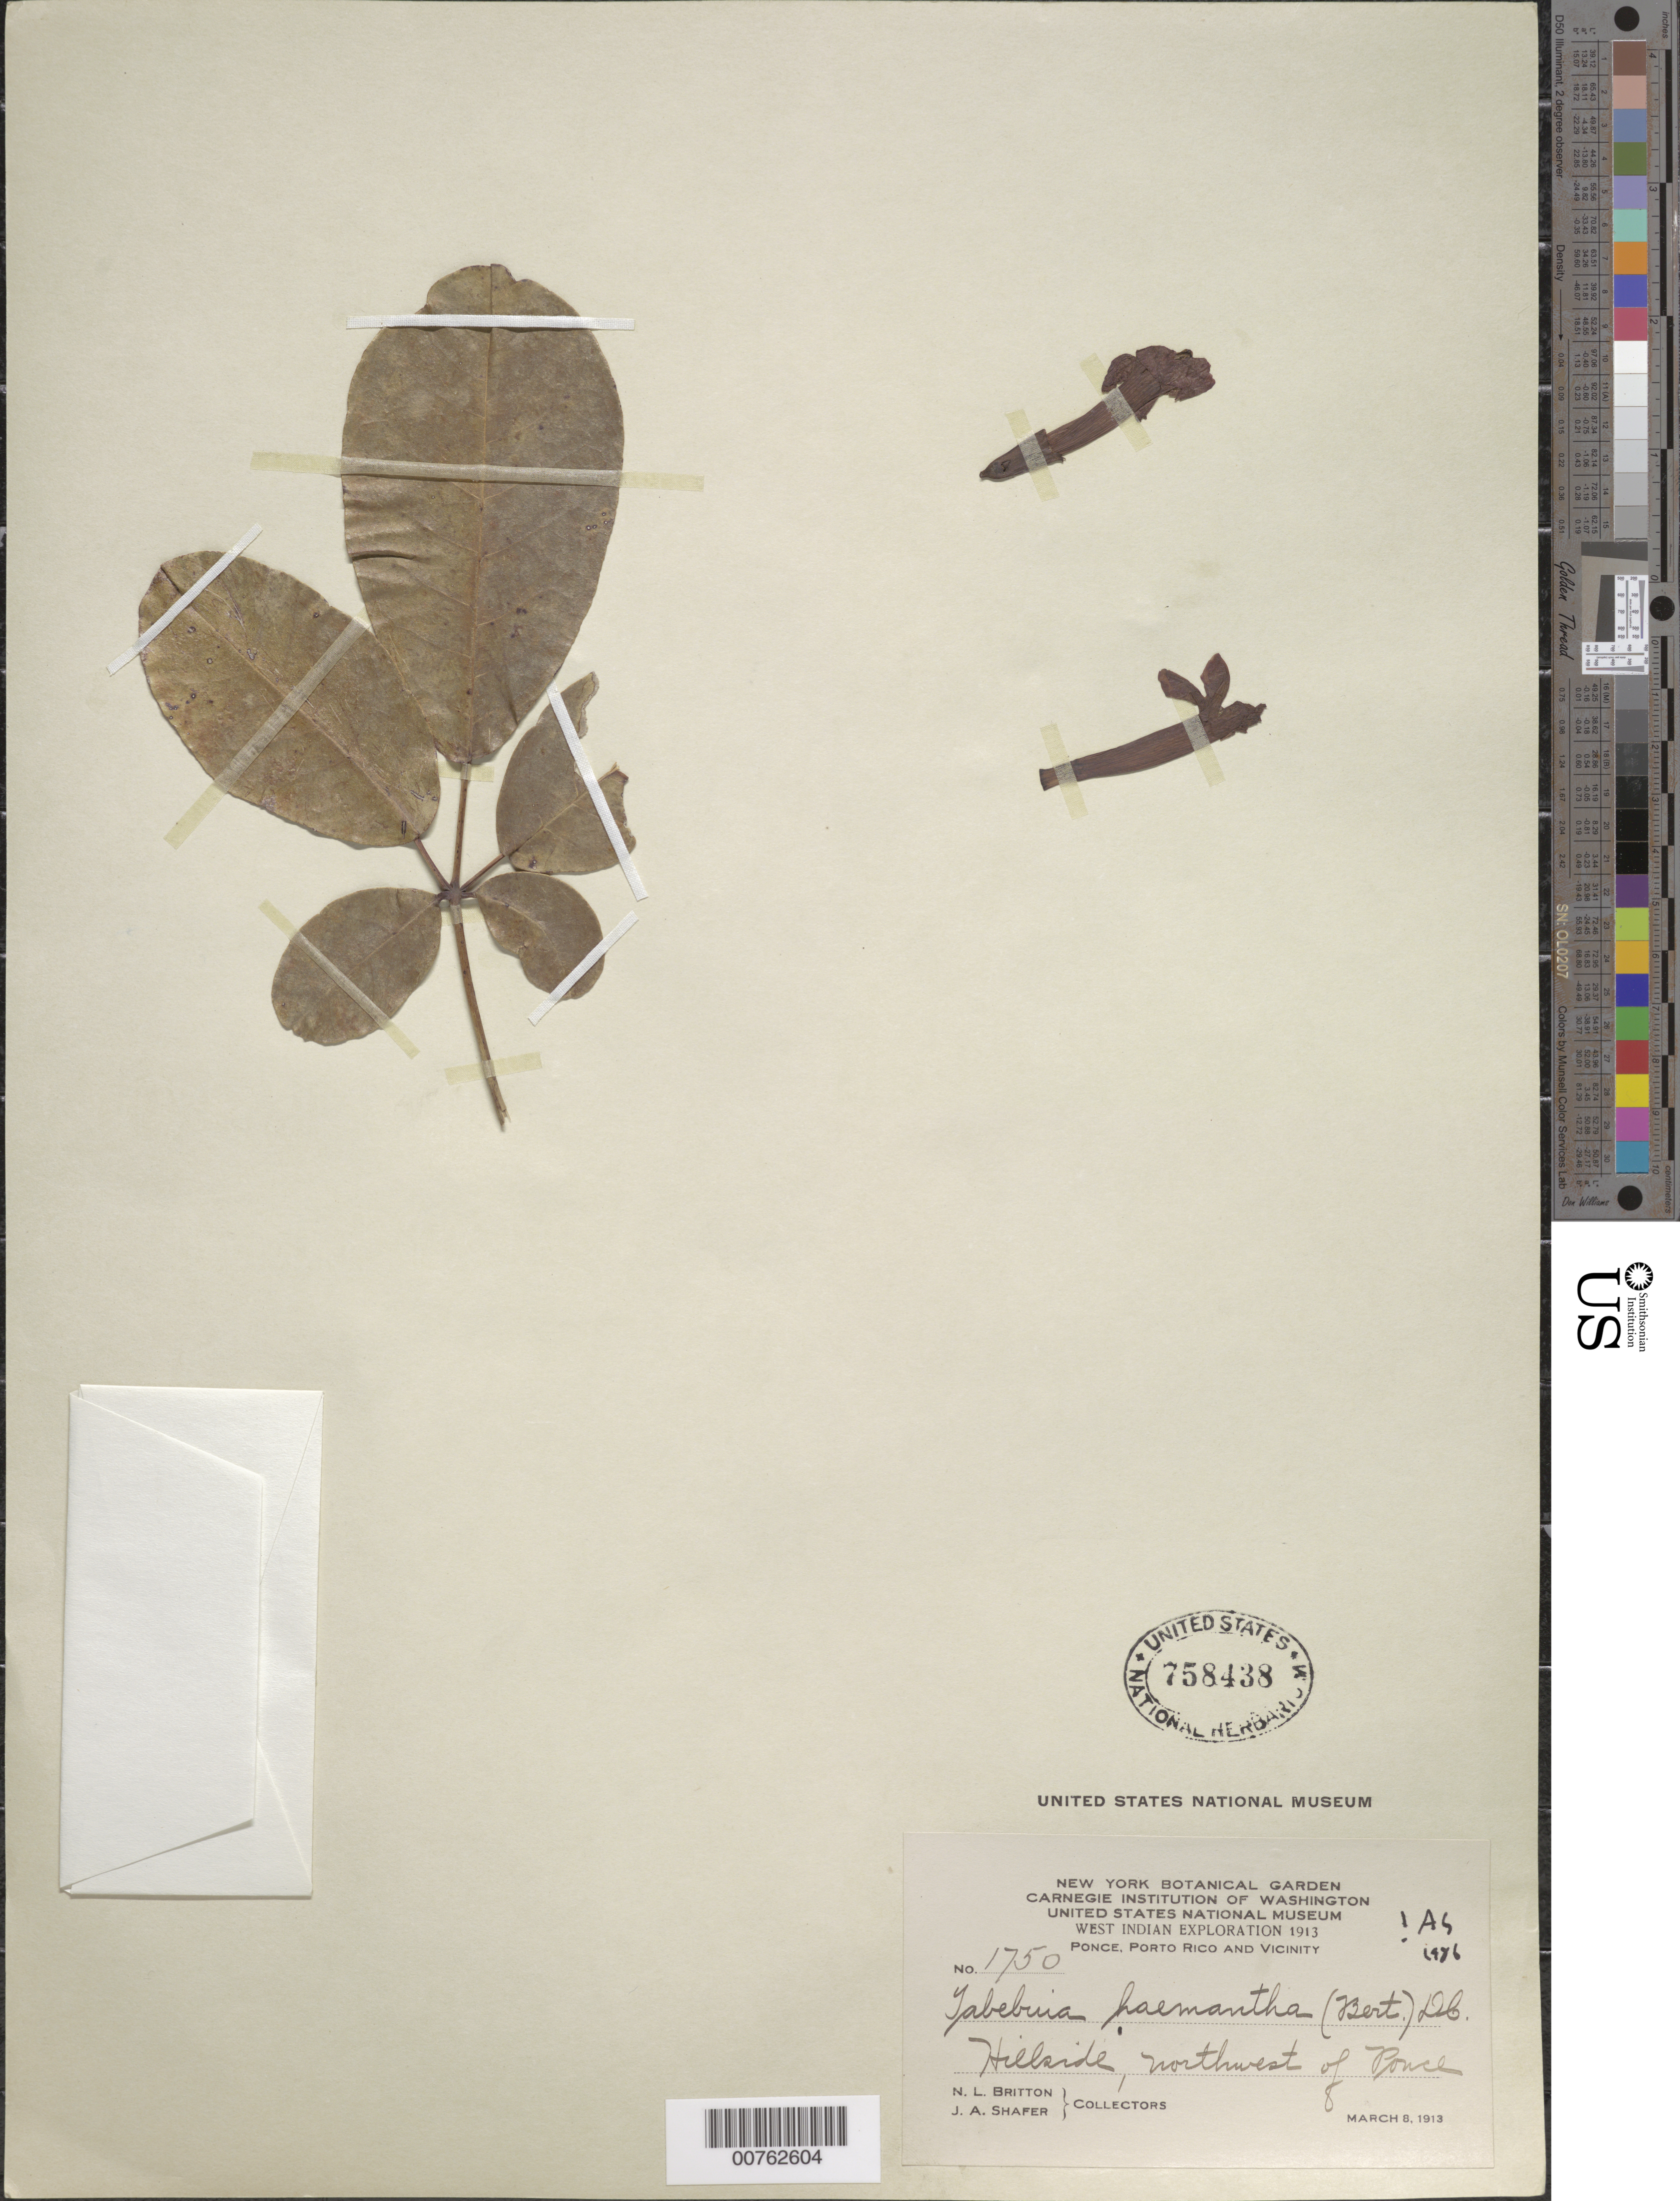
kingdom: Plantae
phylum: Tracheophyta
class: Magnoliopsida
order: Lamiales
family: Bignoniaceae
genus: Tabebuia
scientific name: Tabebuia haemantha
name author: (Bertero ex Spreng.) DC.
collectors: N. Britton & J. A. Shafer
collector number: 1750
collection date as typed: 08 Mar 1913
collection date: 1913-03-08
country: Puerto Rico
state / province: Ponce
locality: NW of Ponce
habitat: Hillside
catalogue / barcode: US 758438